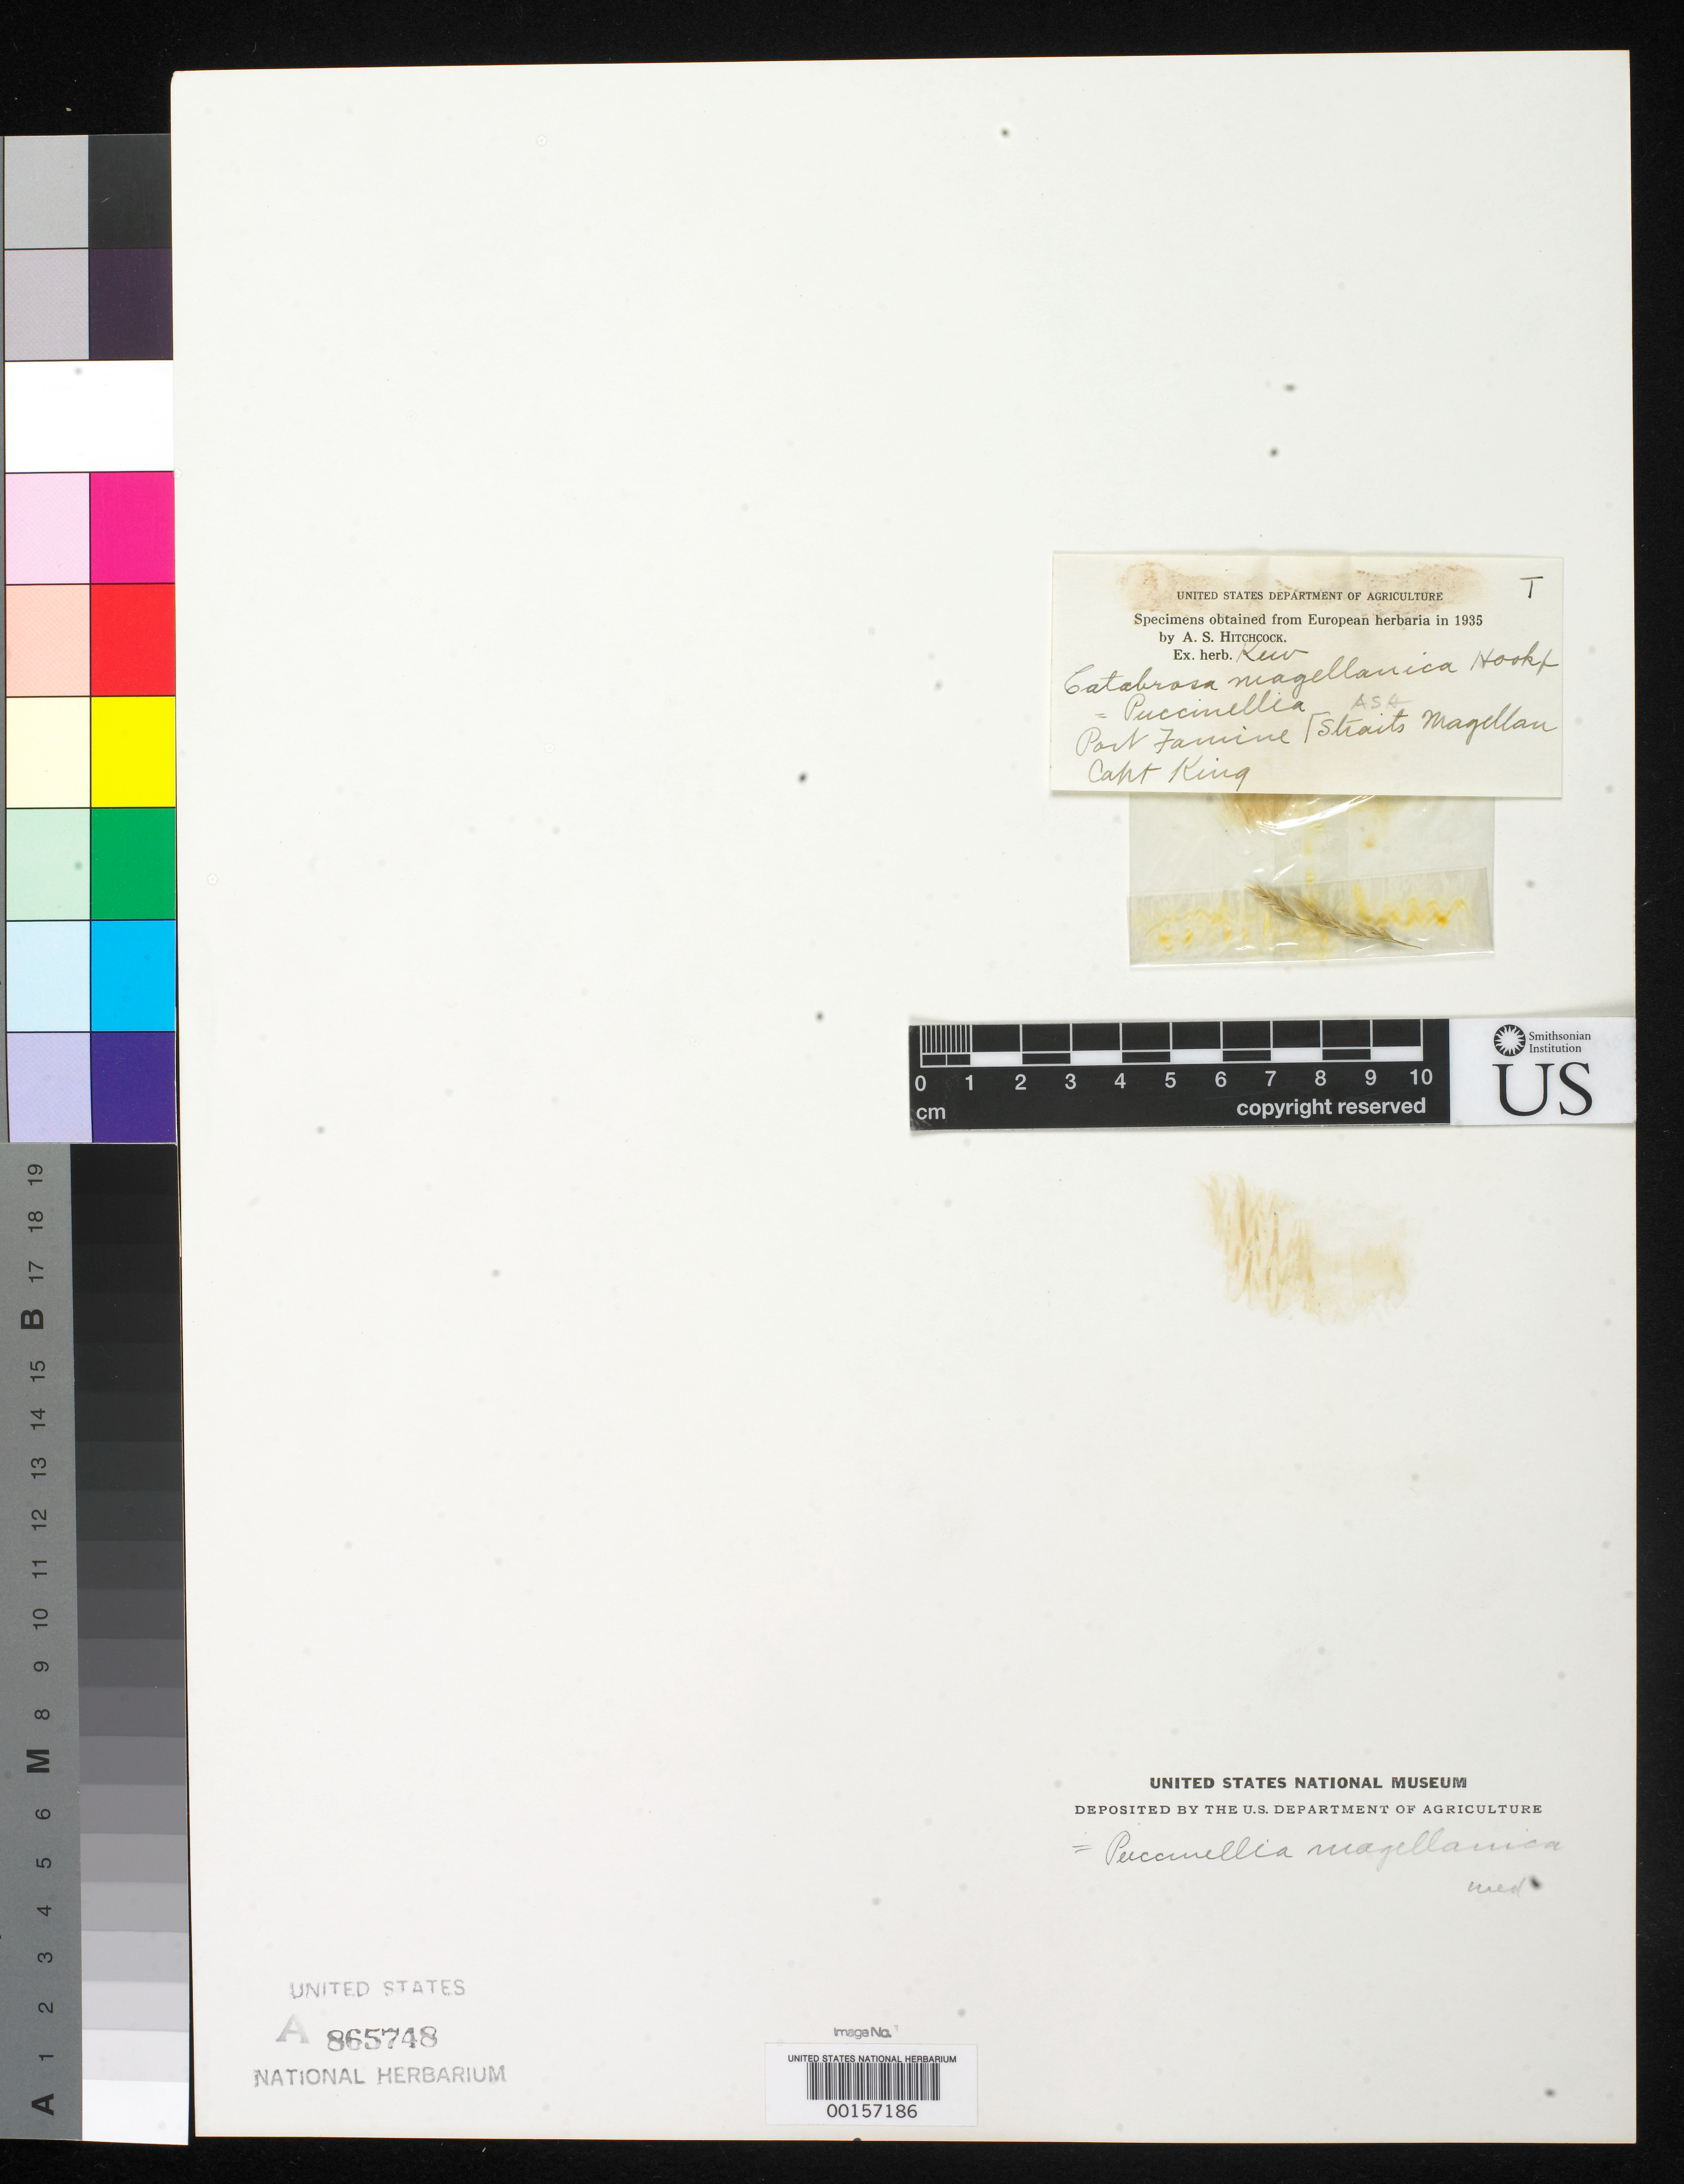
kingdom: Plantae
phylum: Tracheophyta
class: Liliopsida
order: Poales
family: Poaceae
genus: Catabrosa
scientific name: Catabrosa magellanica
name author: Hook. f.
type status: Type Collection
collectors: Capt. King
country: Chile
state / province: Magallanes y de la Antártica Chilena (XII)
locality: Port Famine [Straits of Magellan]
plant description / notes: Fragmentary material of type specimen ex herb. Kew. Contains infl. fragment.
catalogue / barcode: US 865748A